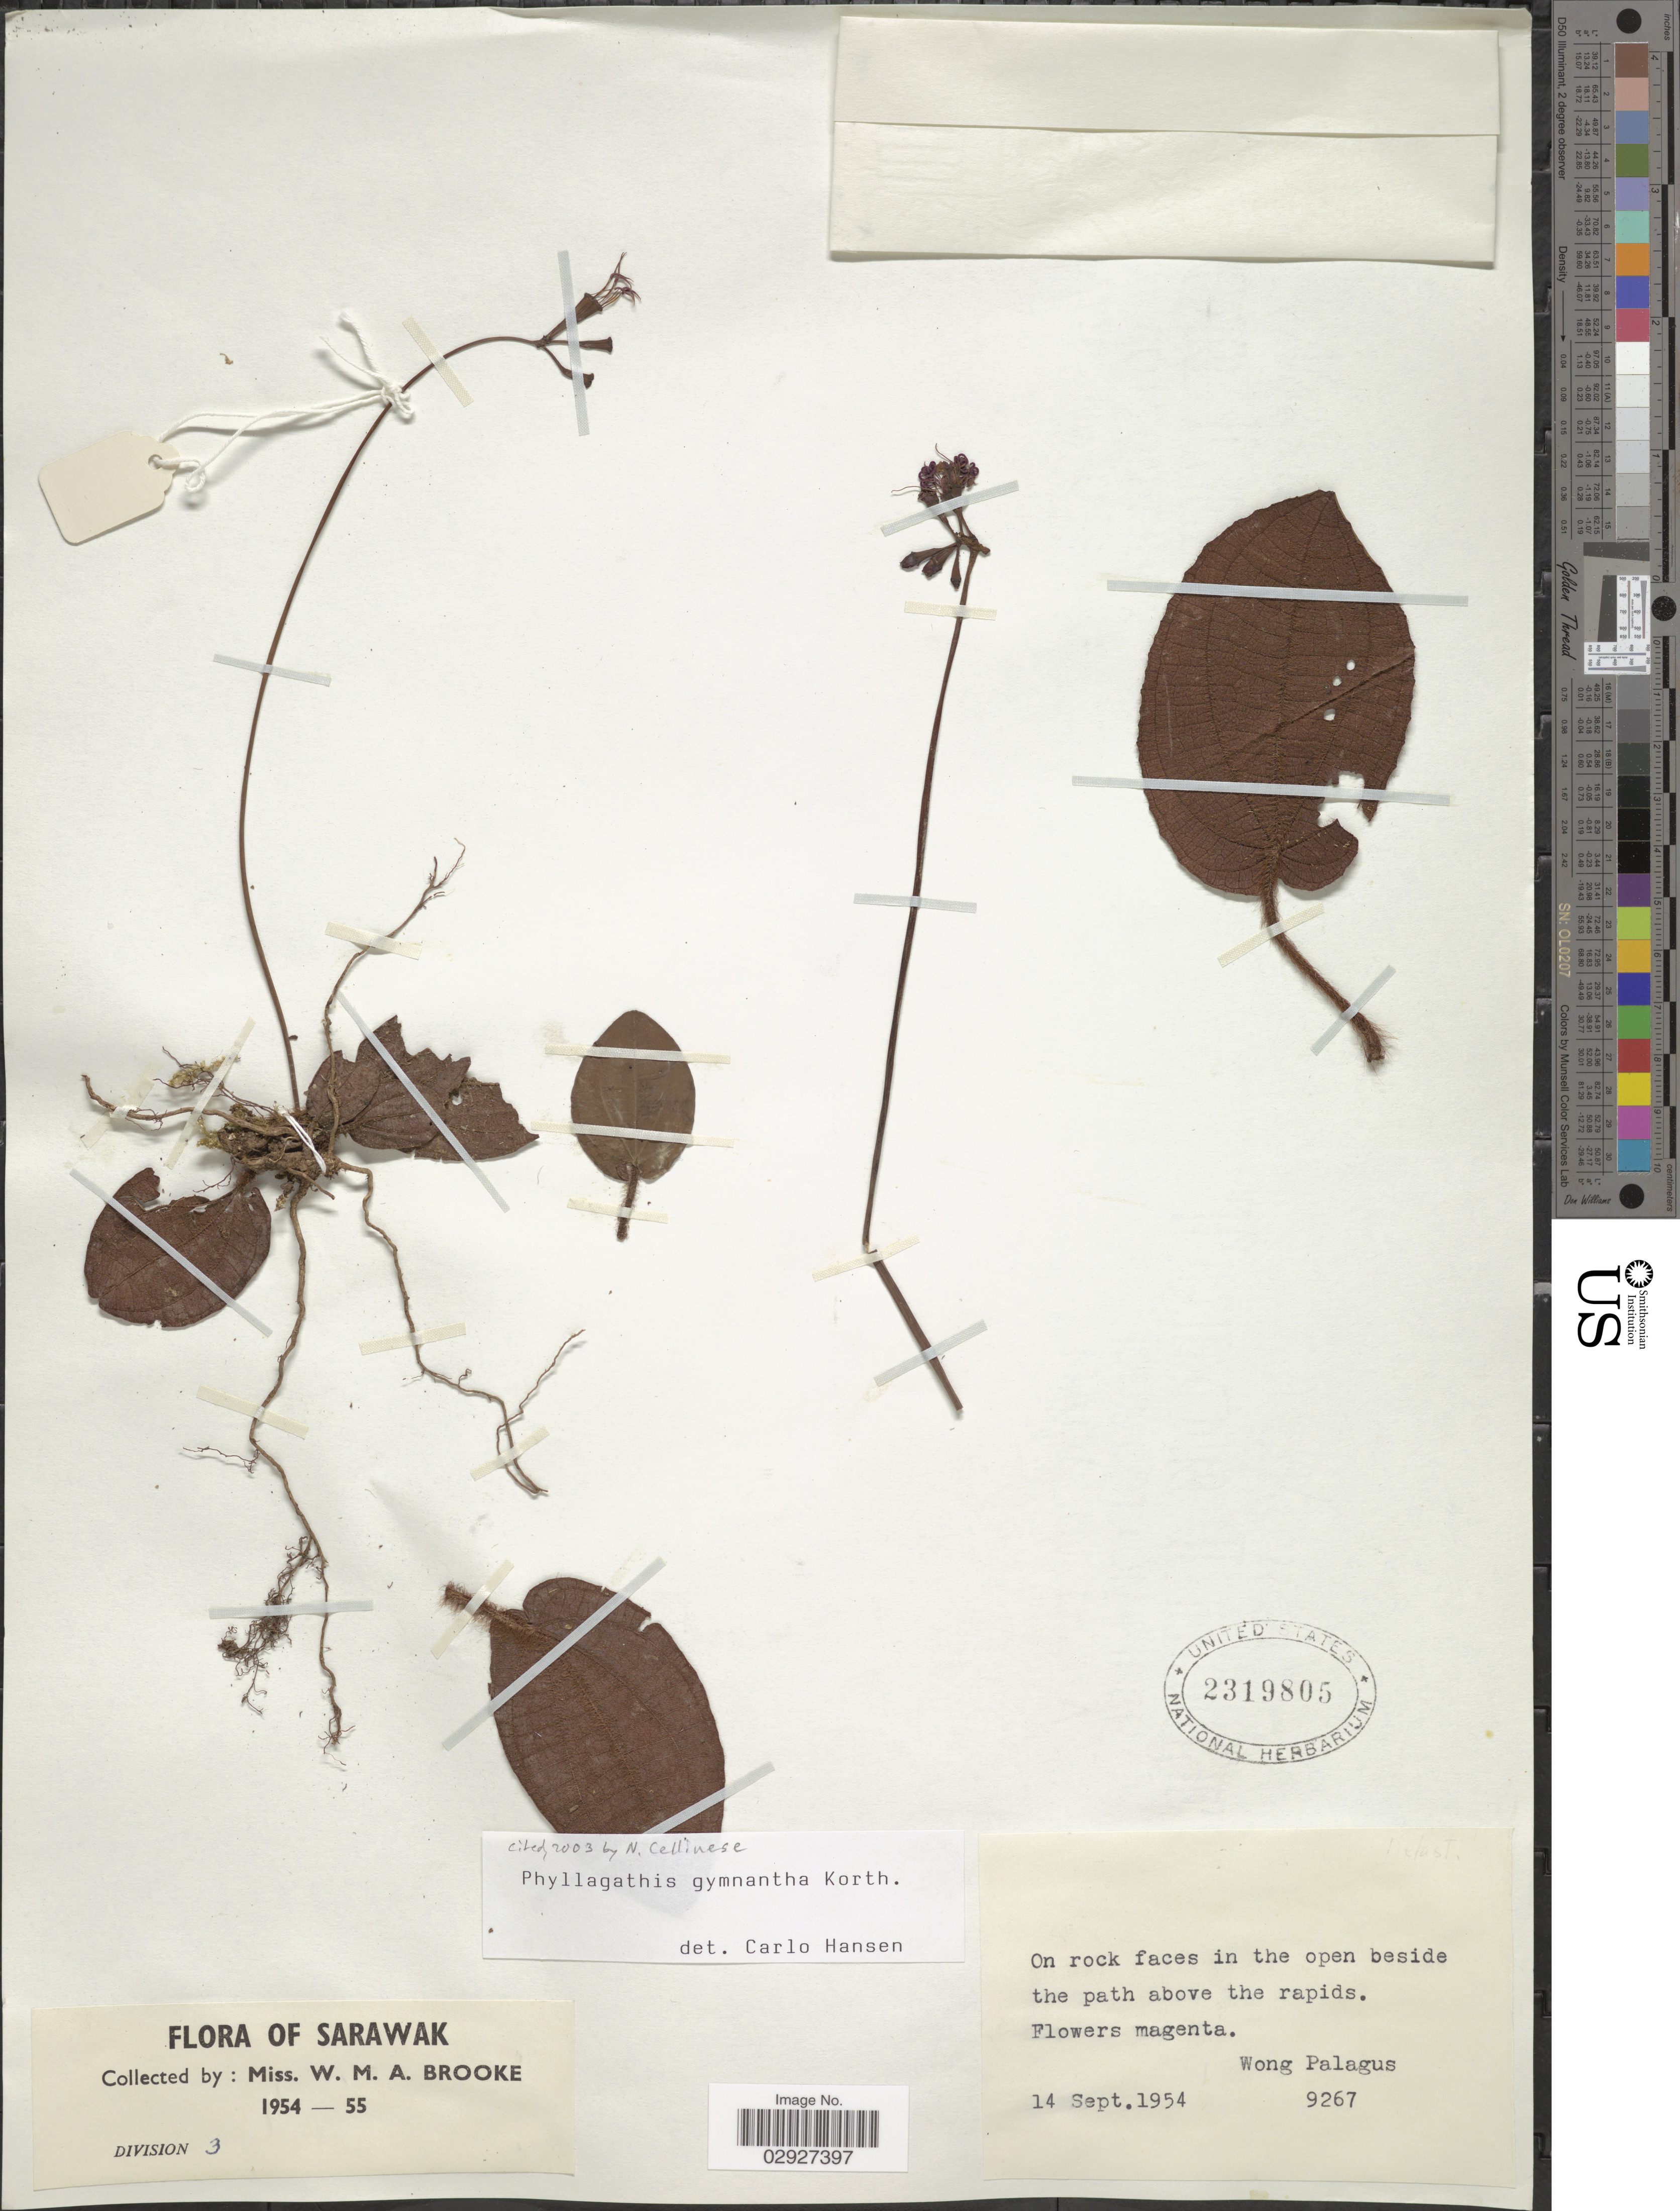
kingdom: Plantae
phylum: Tracheophyta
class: Magnoliopsida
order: Myrtales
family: Melastomataceae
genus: Phyllagathis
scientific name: Phyllagathis gymnantha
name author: Korth.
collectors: W. Brooke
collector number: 9267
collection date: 1954-09-14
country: Malaysia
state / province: Sarawak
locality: Wong Palagus.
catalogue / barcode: US 2319805